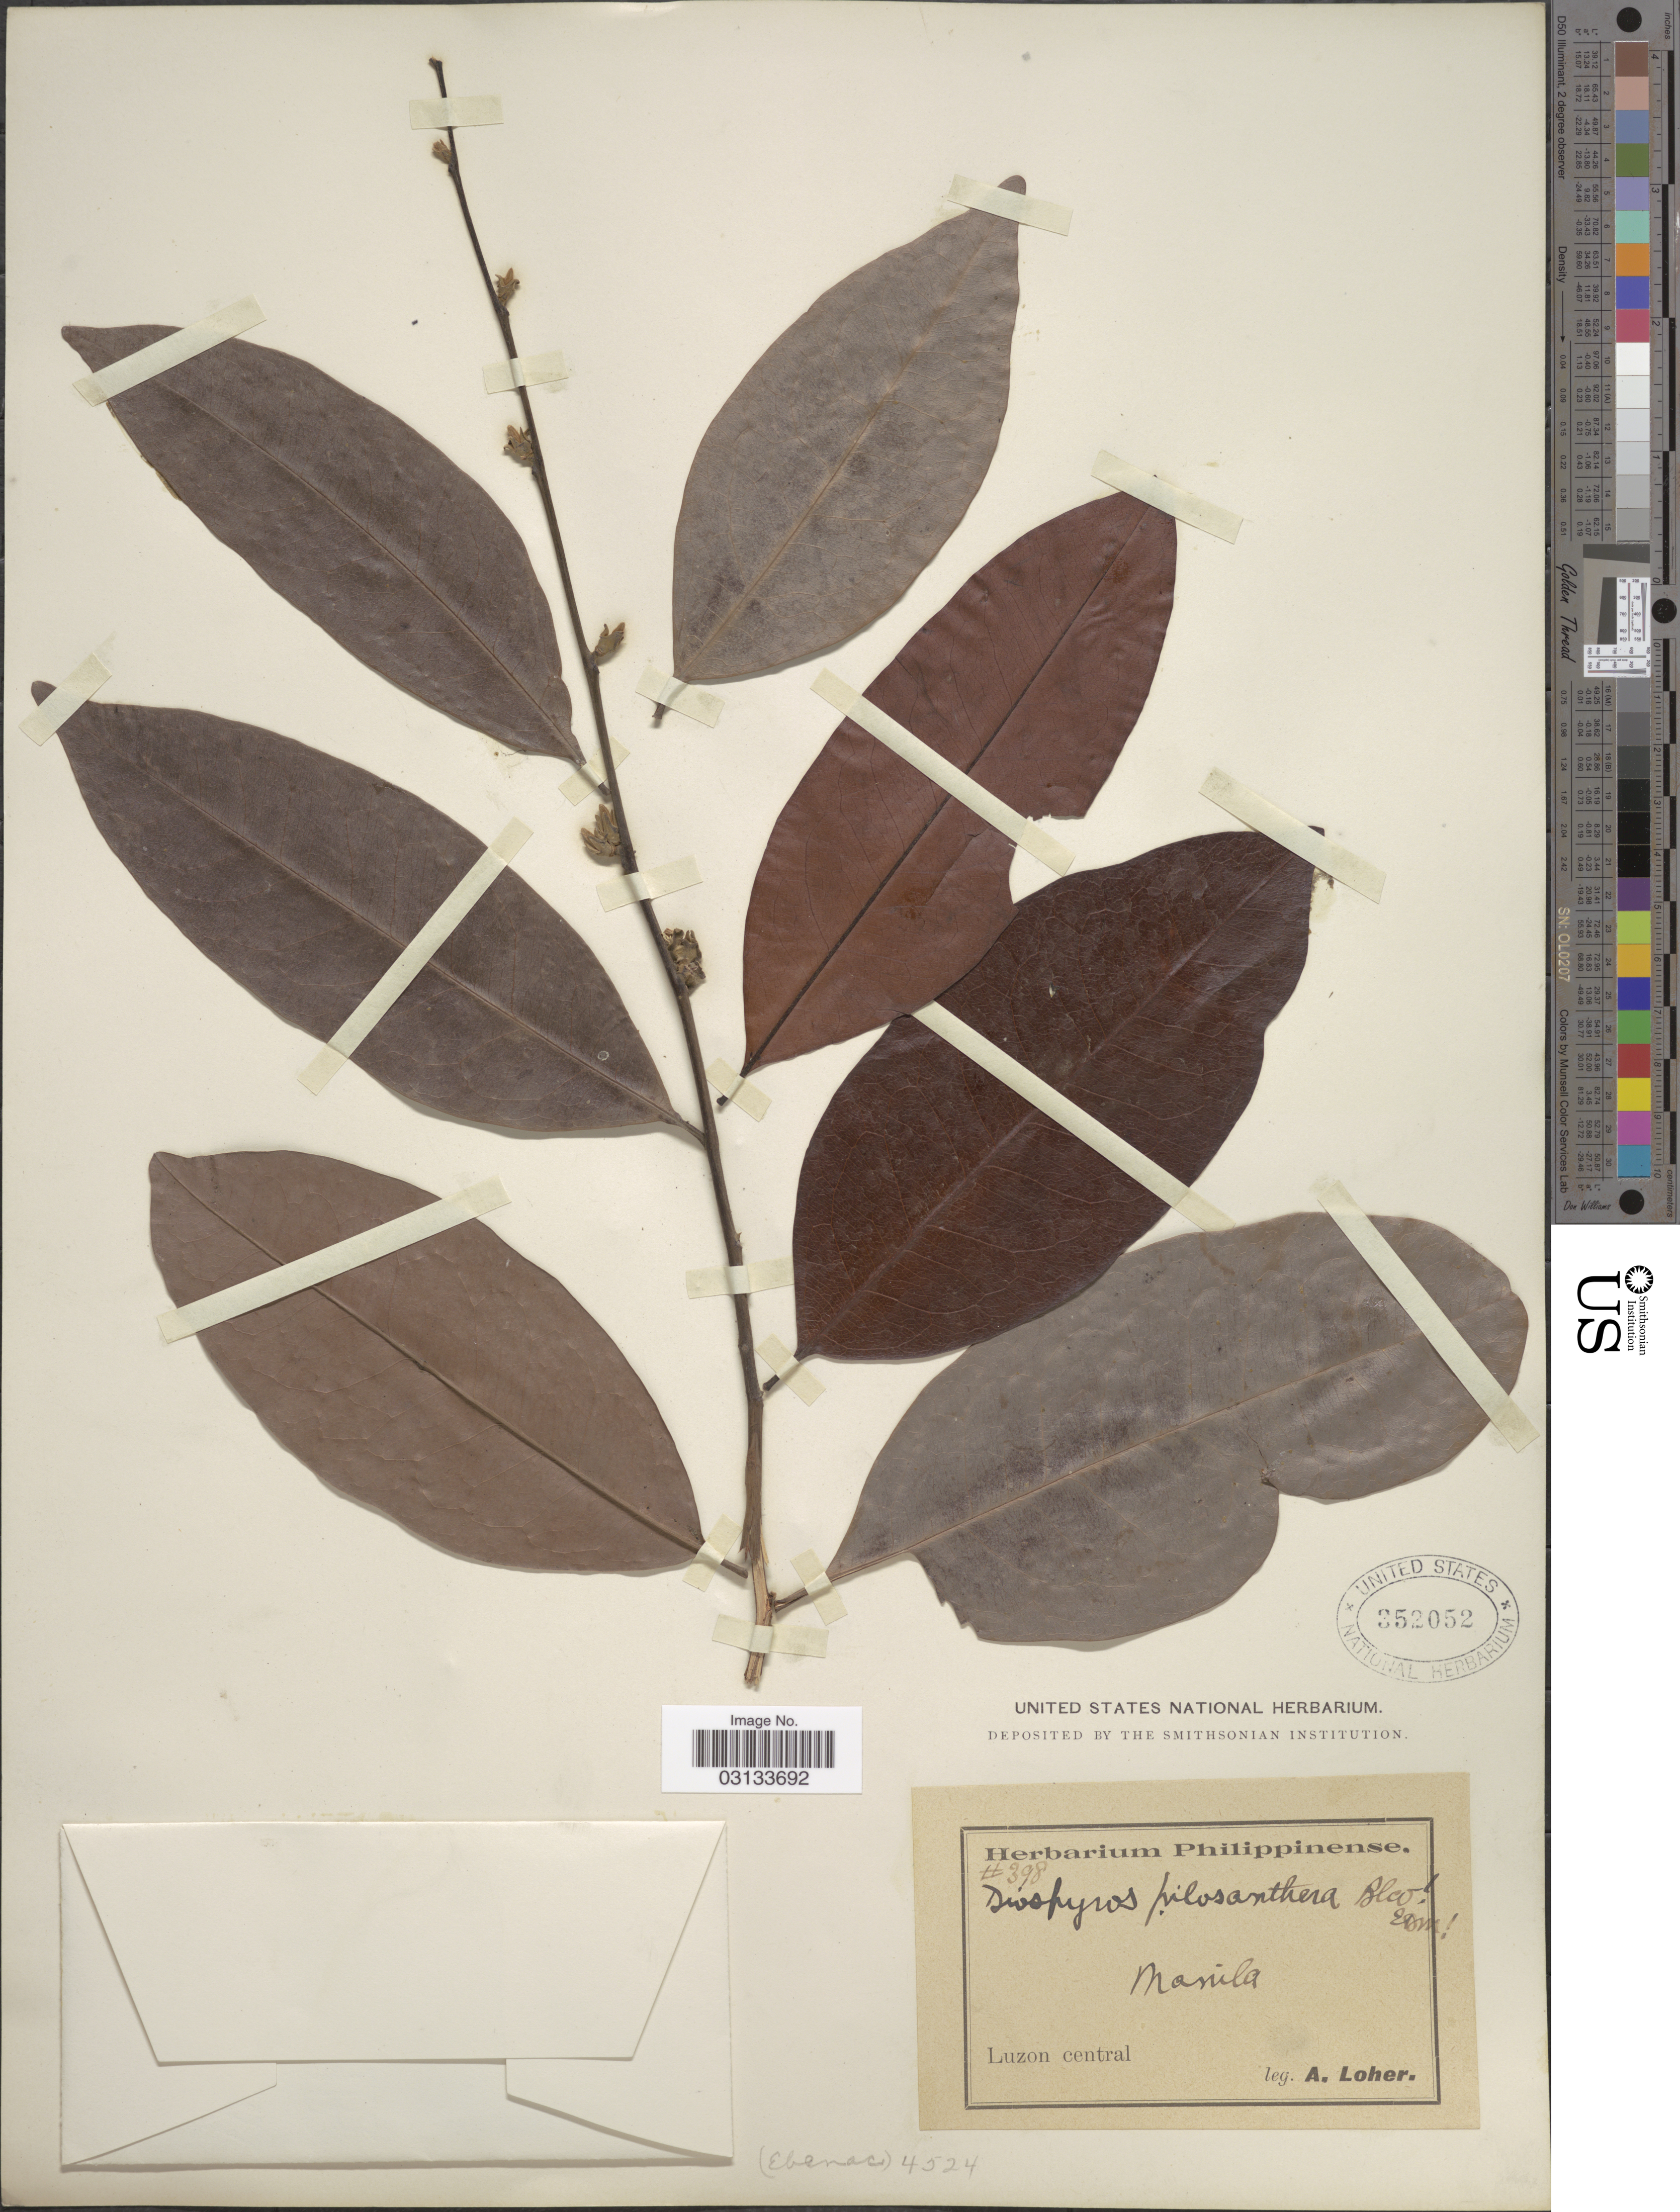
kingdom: Plantae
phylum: Tracheophyta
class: Magnoliopsida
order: Ericales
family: Ebenaceae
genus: Diospyros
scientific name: Diospyros pilosanthera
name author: Blanco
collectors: A. Loher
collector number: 398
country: Philippines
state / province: Central Luzon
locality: Manila. Luzon central.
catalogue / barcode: US 352052